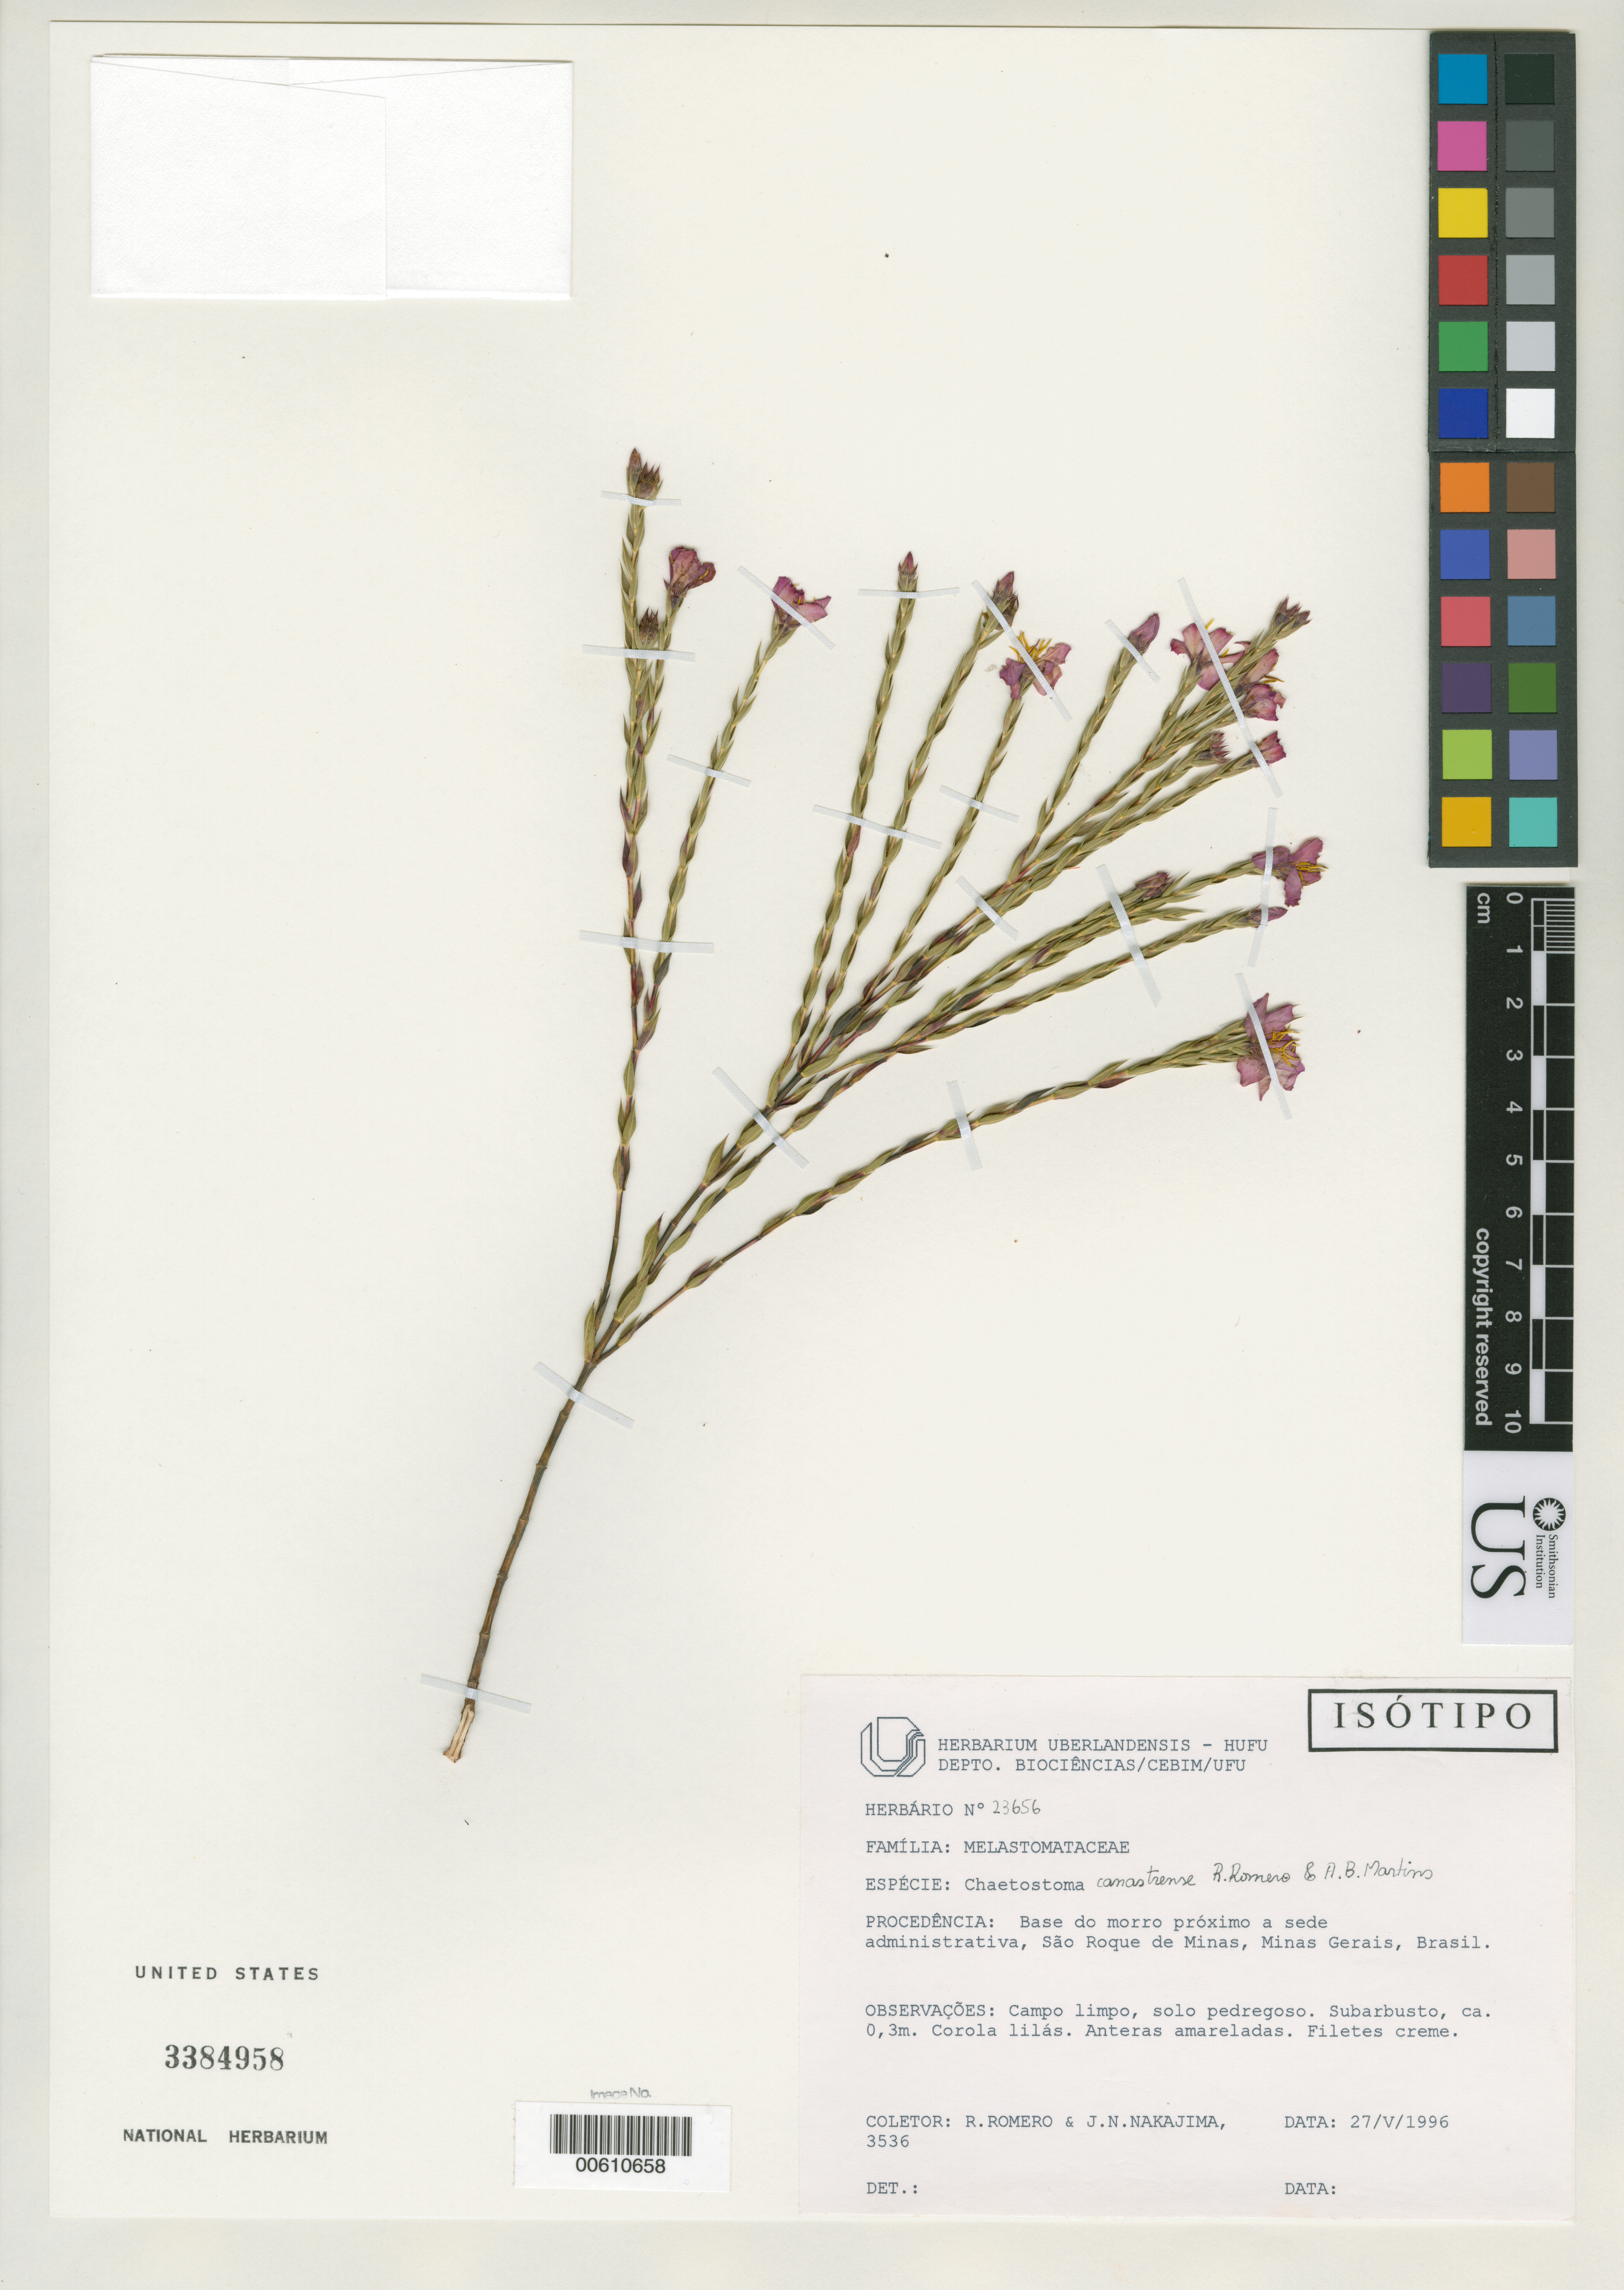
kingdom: Plantae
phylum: Tracheophyta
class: Magnoliopsida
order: Myrtales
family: Melastomataceae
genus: Chaetostoma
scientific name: Chaetostoma canastrense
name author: R. Romero & A.B. Martins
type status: Isotype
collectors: R. Romero & J. N. Nakajima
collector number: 3536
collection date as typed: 27 May 1996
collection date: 1996-05-27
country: Brazil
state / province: Minas Gerais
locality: Sào Roque de Minas, Parque Nacional da Serra da Canastra, "base do morro próximo à sede administrativa."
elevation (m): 1250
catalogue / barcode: US 3384958